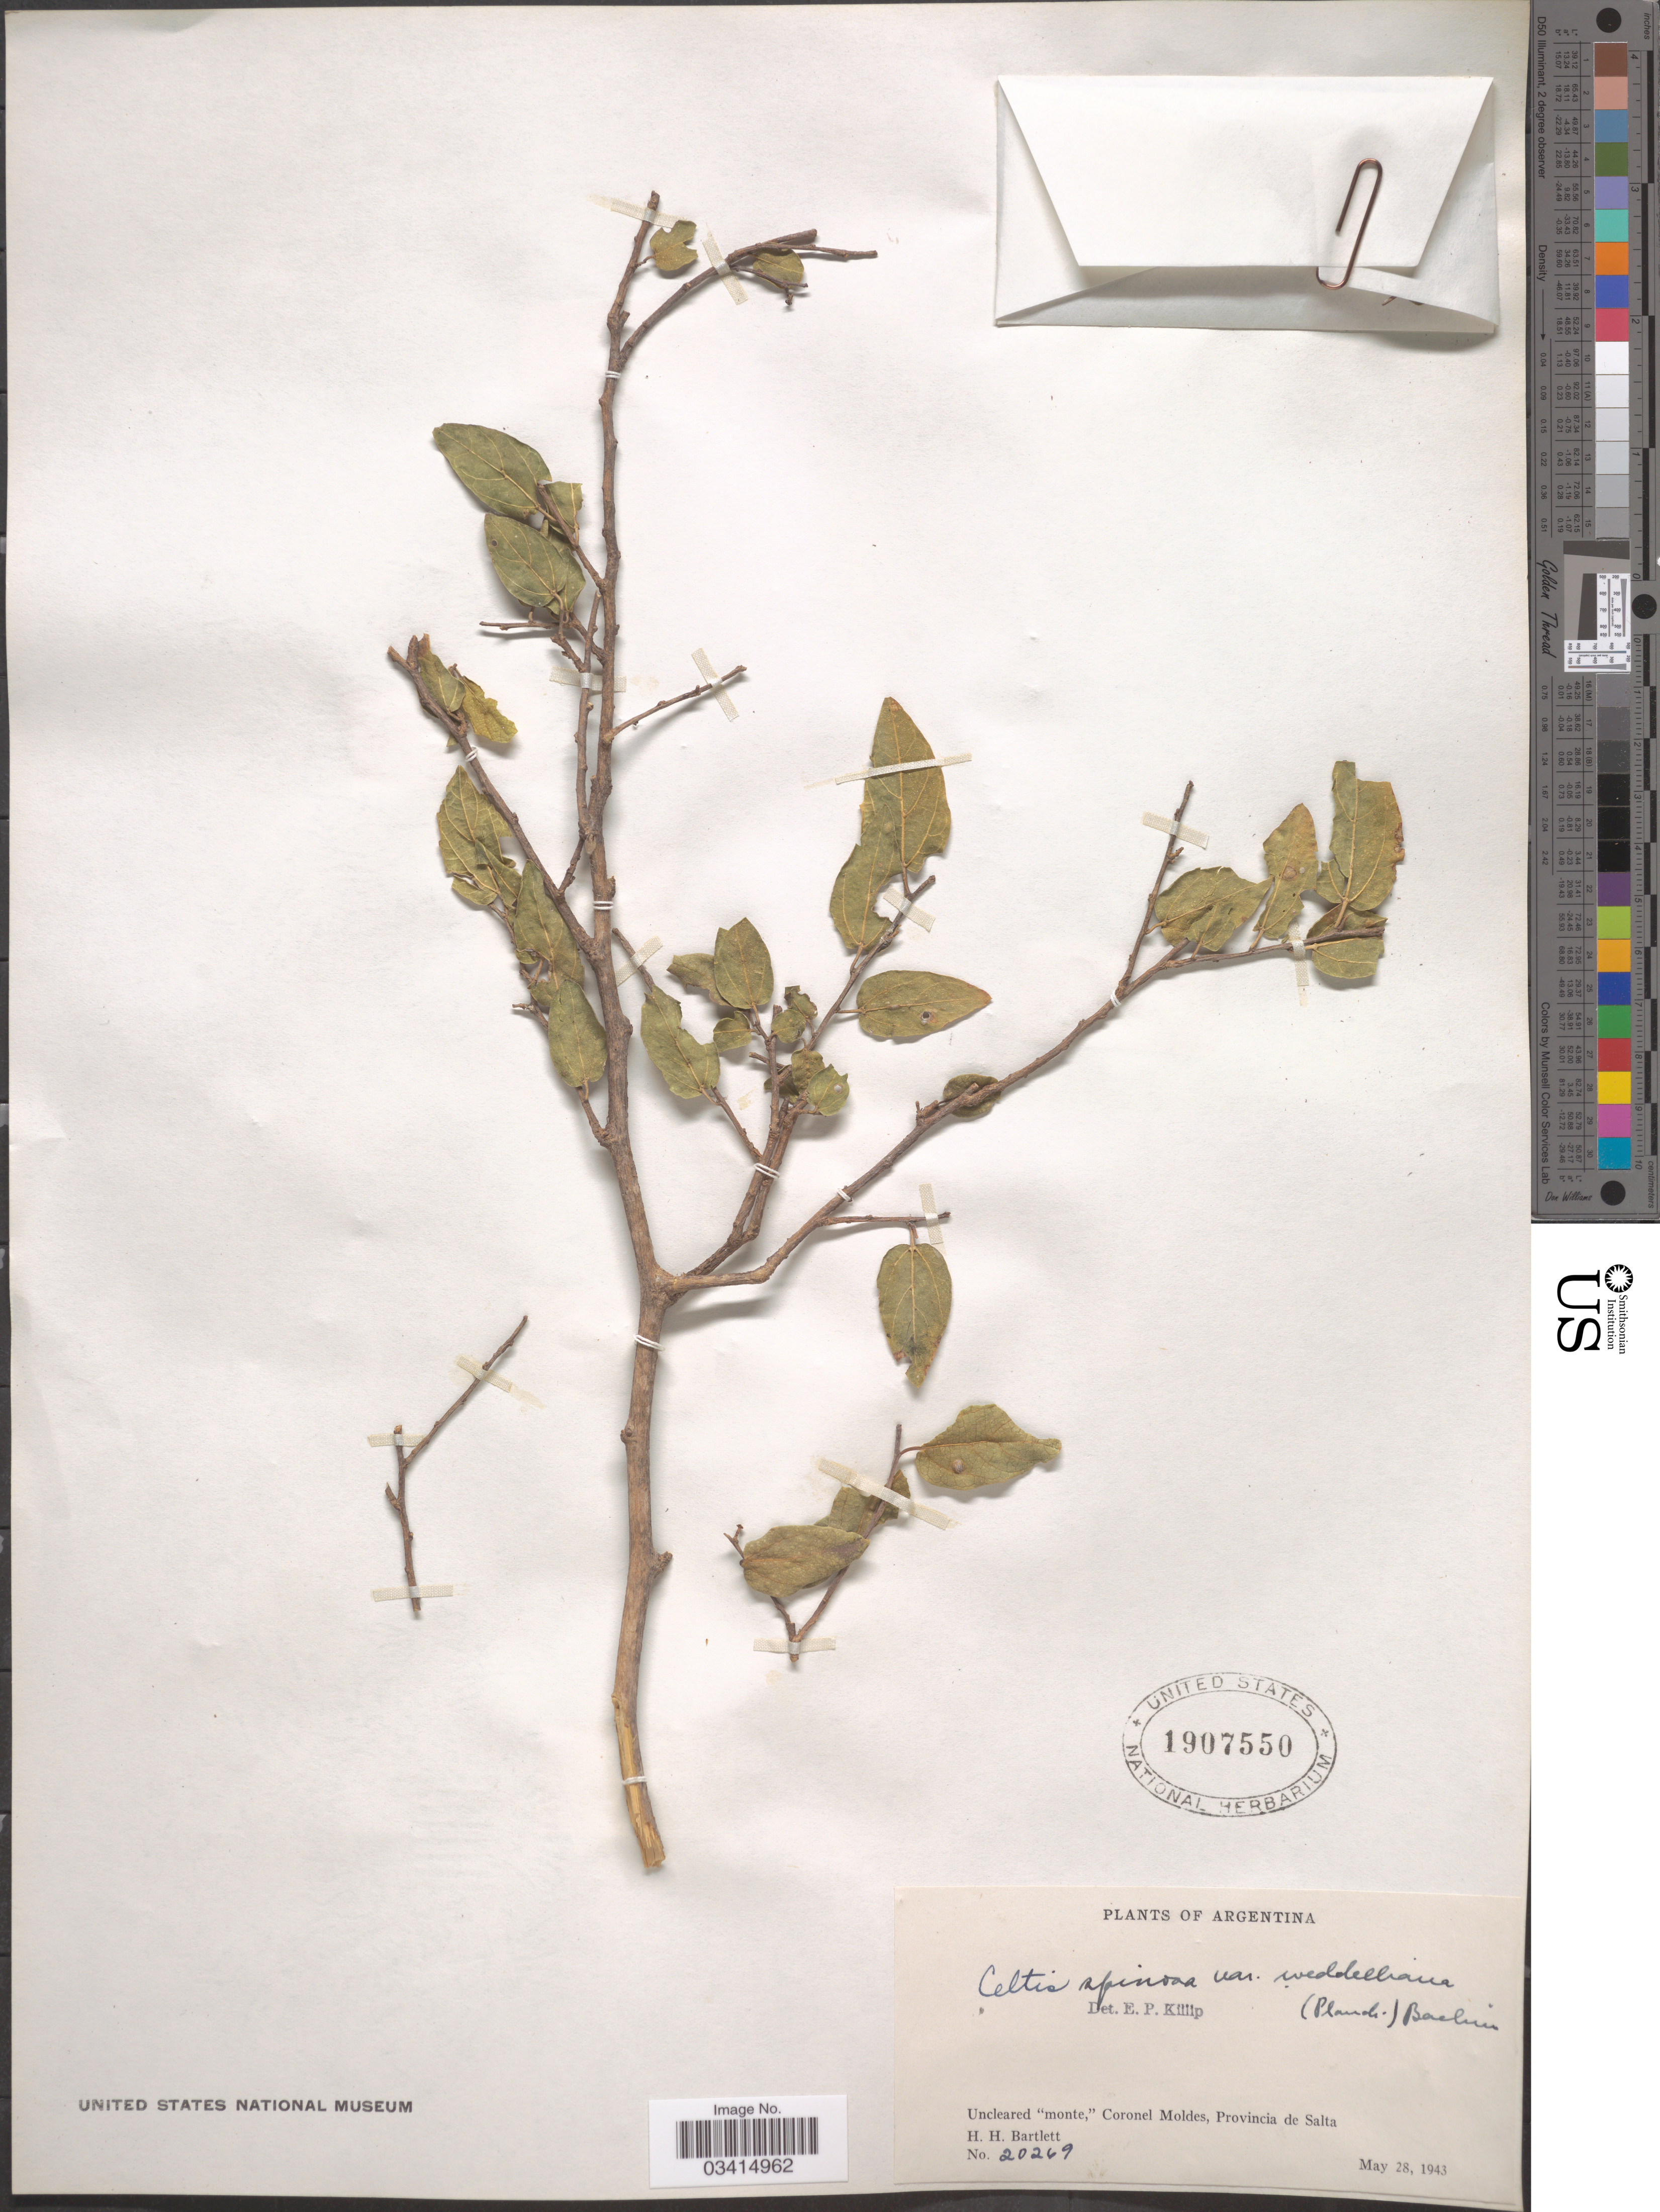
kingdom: Plantae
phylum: Tracheophyta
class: Magnoliopsida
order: Rosales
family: Cannabaceae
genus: Celtis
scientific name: Celtis spinosa var. weddelliana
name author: (Planch.) Baehni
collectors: H. H. Bartlett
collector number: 20269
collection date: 1943-05-28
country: Argentina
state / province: Salta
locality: Uncleared "monte," Coronel Moldes.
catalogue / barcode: US 1907550